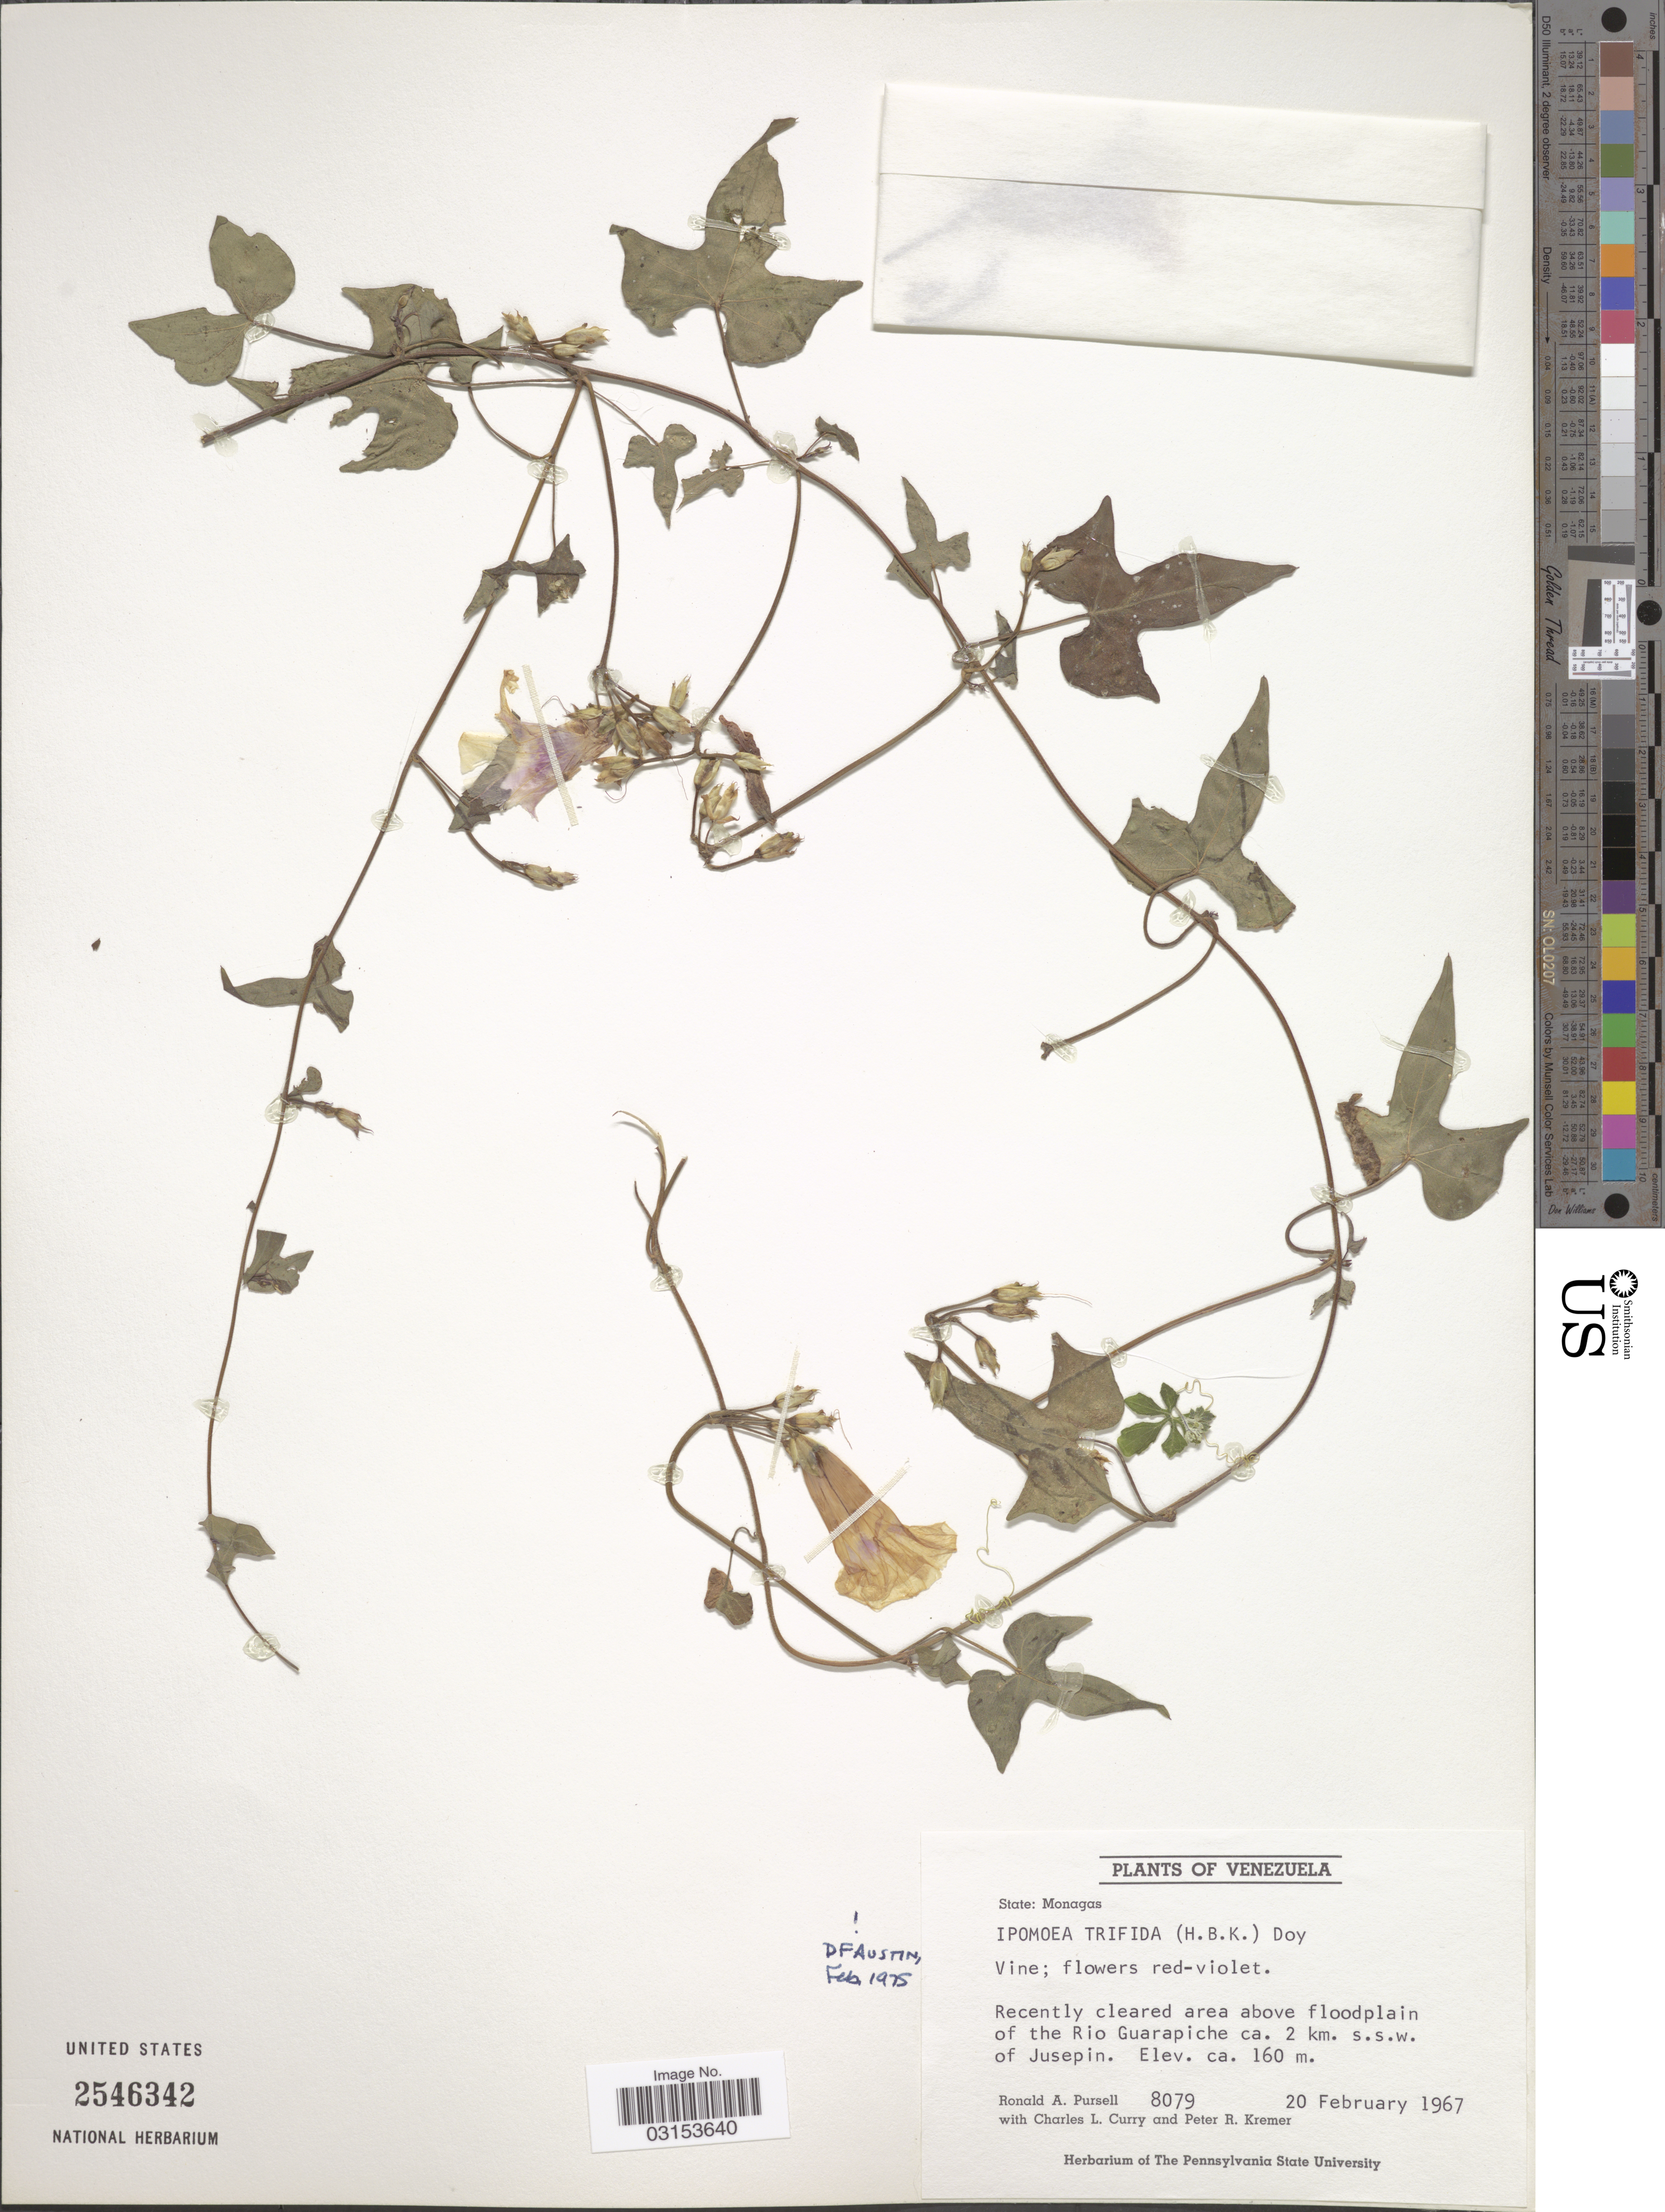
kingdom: Plantae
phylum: Tracheophyta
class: Magnoliopsida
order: Solanales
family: Convolvulaceae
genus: Ipomoea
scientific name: Ipomoea trifida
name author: (Kunth) G. Don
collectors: R. A. Pursell, C. L. Curry & P. Kremer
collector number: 8079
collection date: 1967-02-20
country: Venezuela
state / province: Monagas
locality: Recently cleared area above floodplain of the Rio Guarapiche ca. 2 km. s.s.w. of Jusepin.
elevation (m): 160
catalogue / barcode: US 2546342